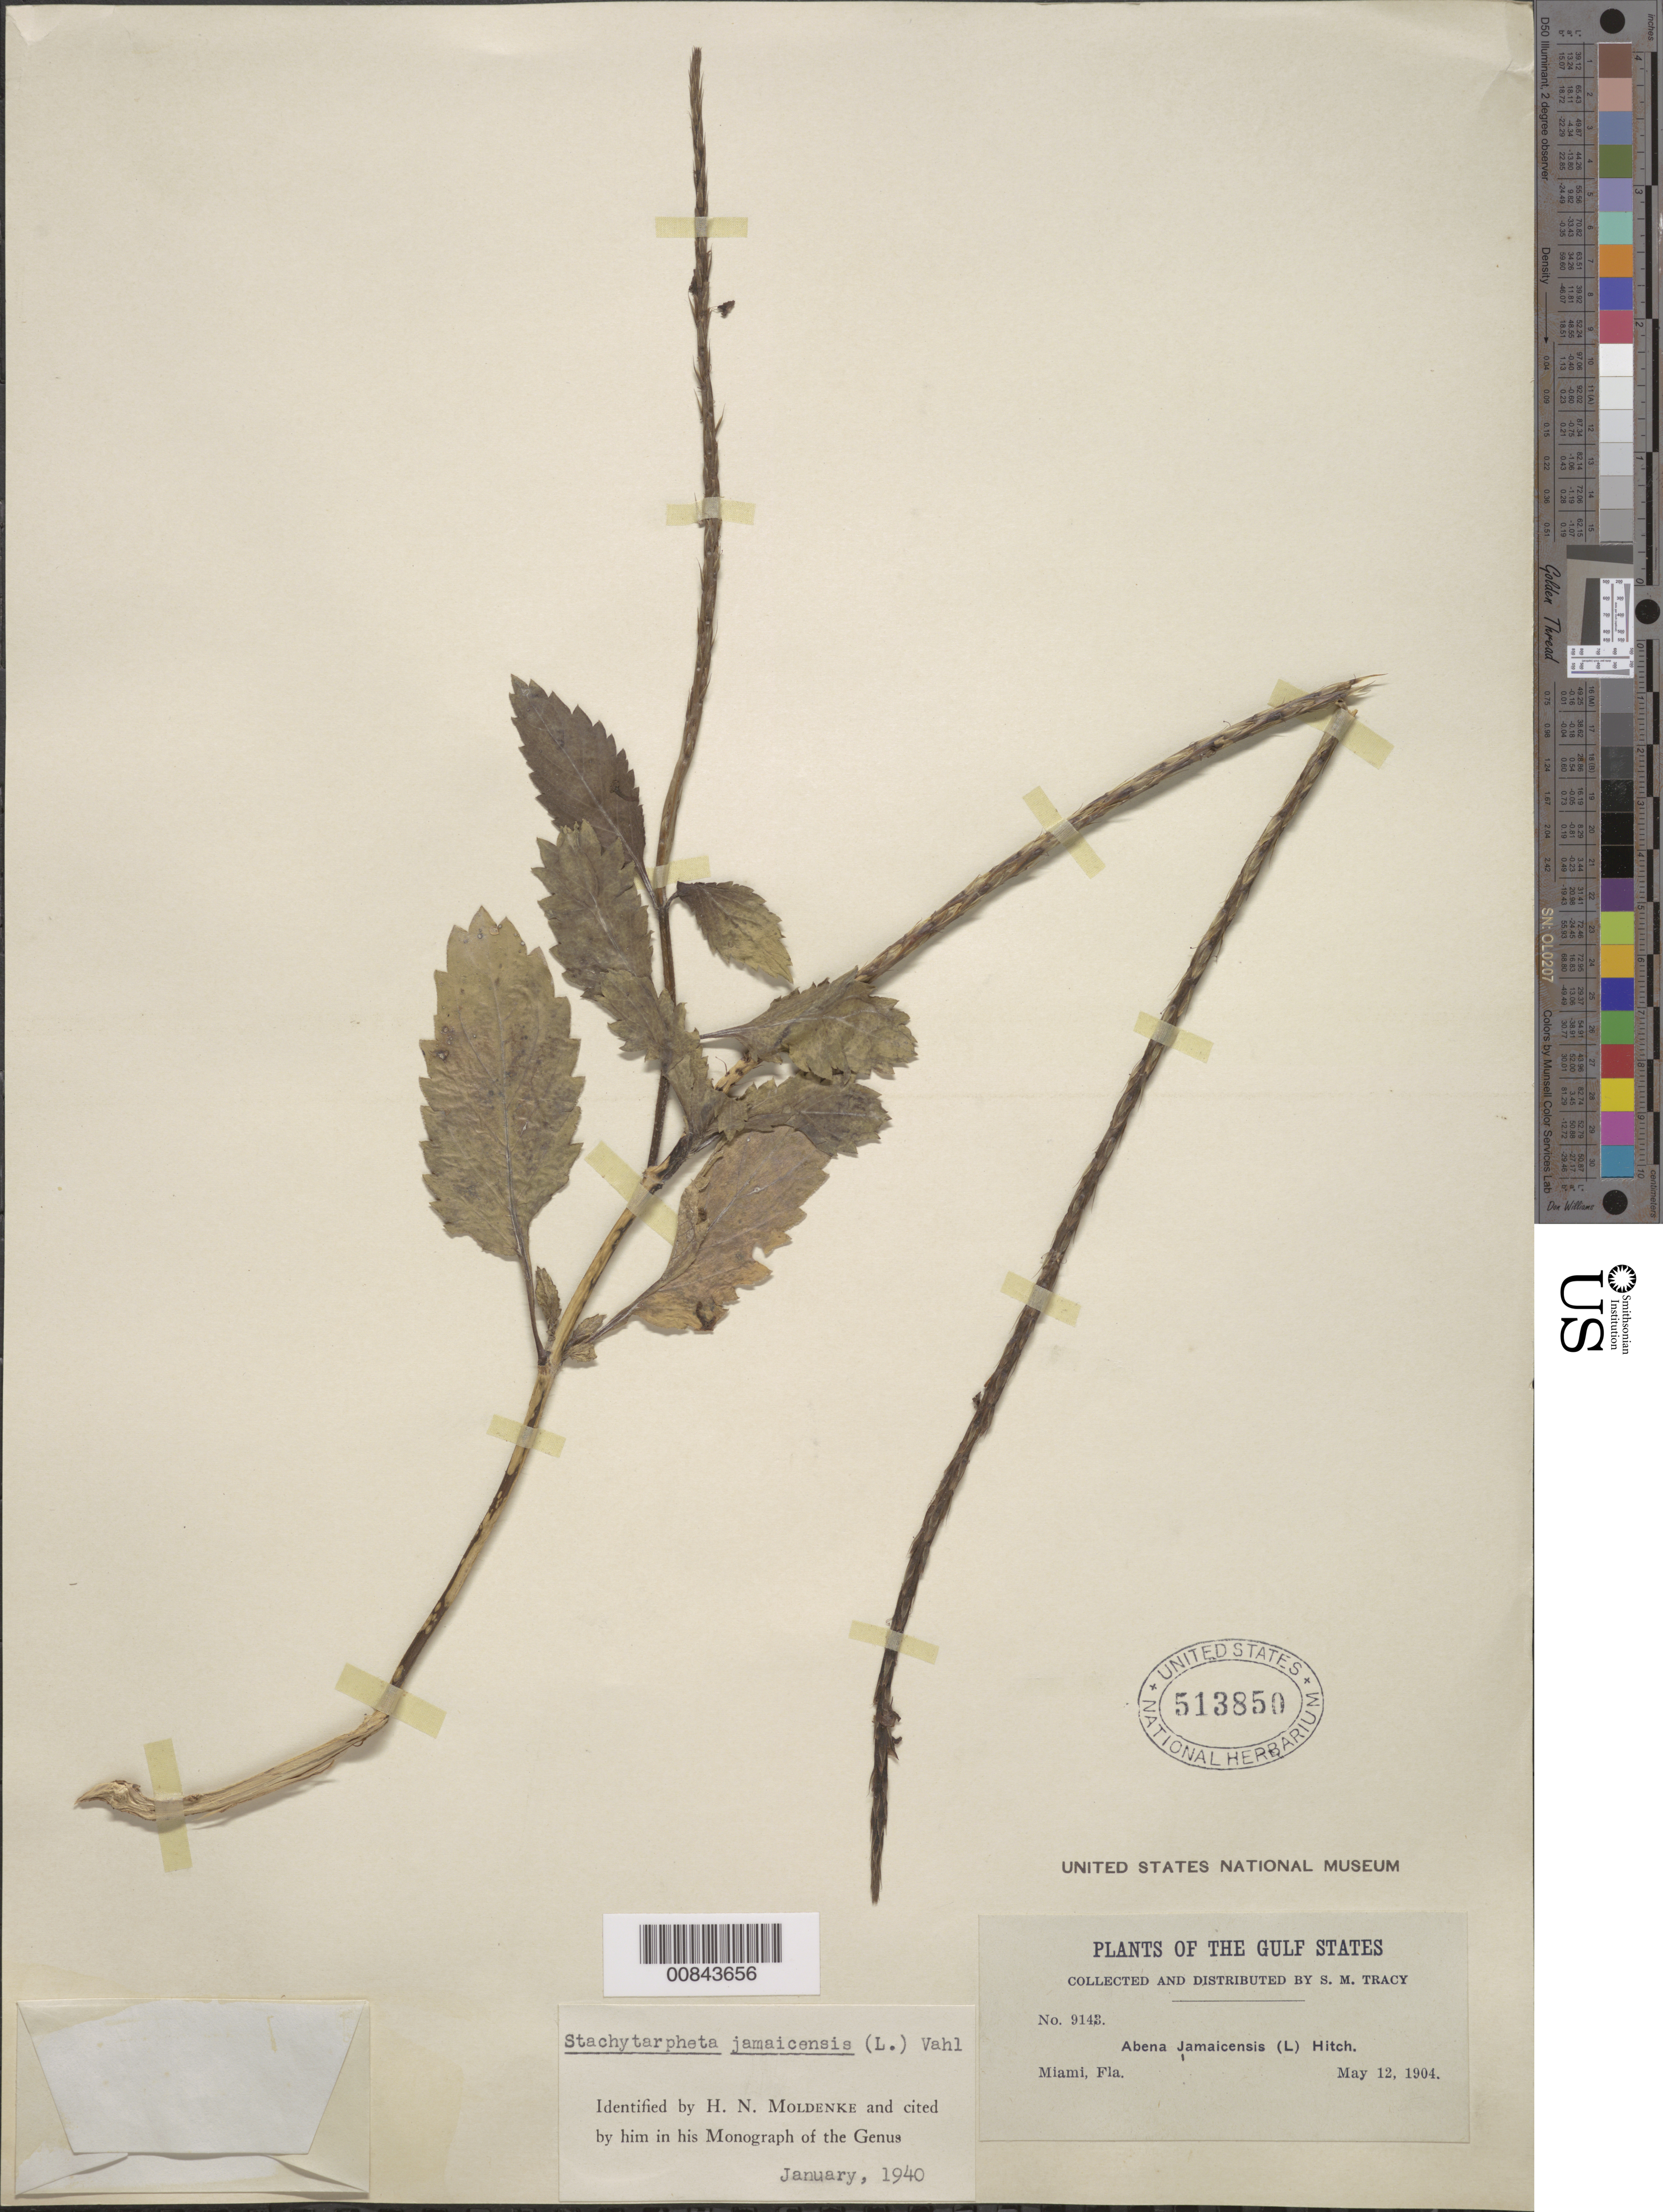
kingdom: Plantae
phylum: Tracheophyta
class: Magnoliopsida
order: Lamiales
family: Verbenaceae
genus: Stachytarpheta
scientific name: Stachytarpheta jamaicensis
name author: (L.) Vahl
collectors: S. M. Tracy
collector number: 9143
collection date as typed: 12 May 1904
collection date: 1904-05-12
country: United States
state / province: Florida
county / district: Miami-Dade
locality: Miami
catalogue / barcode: US 513850